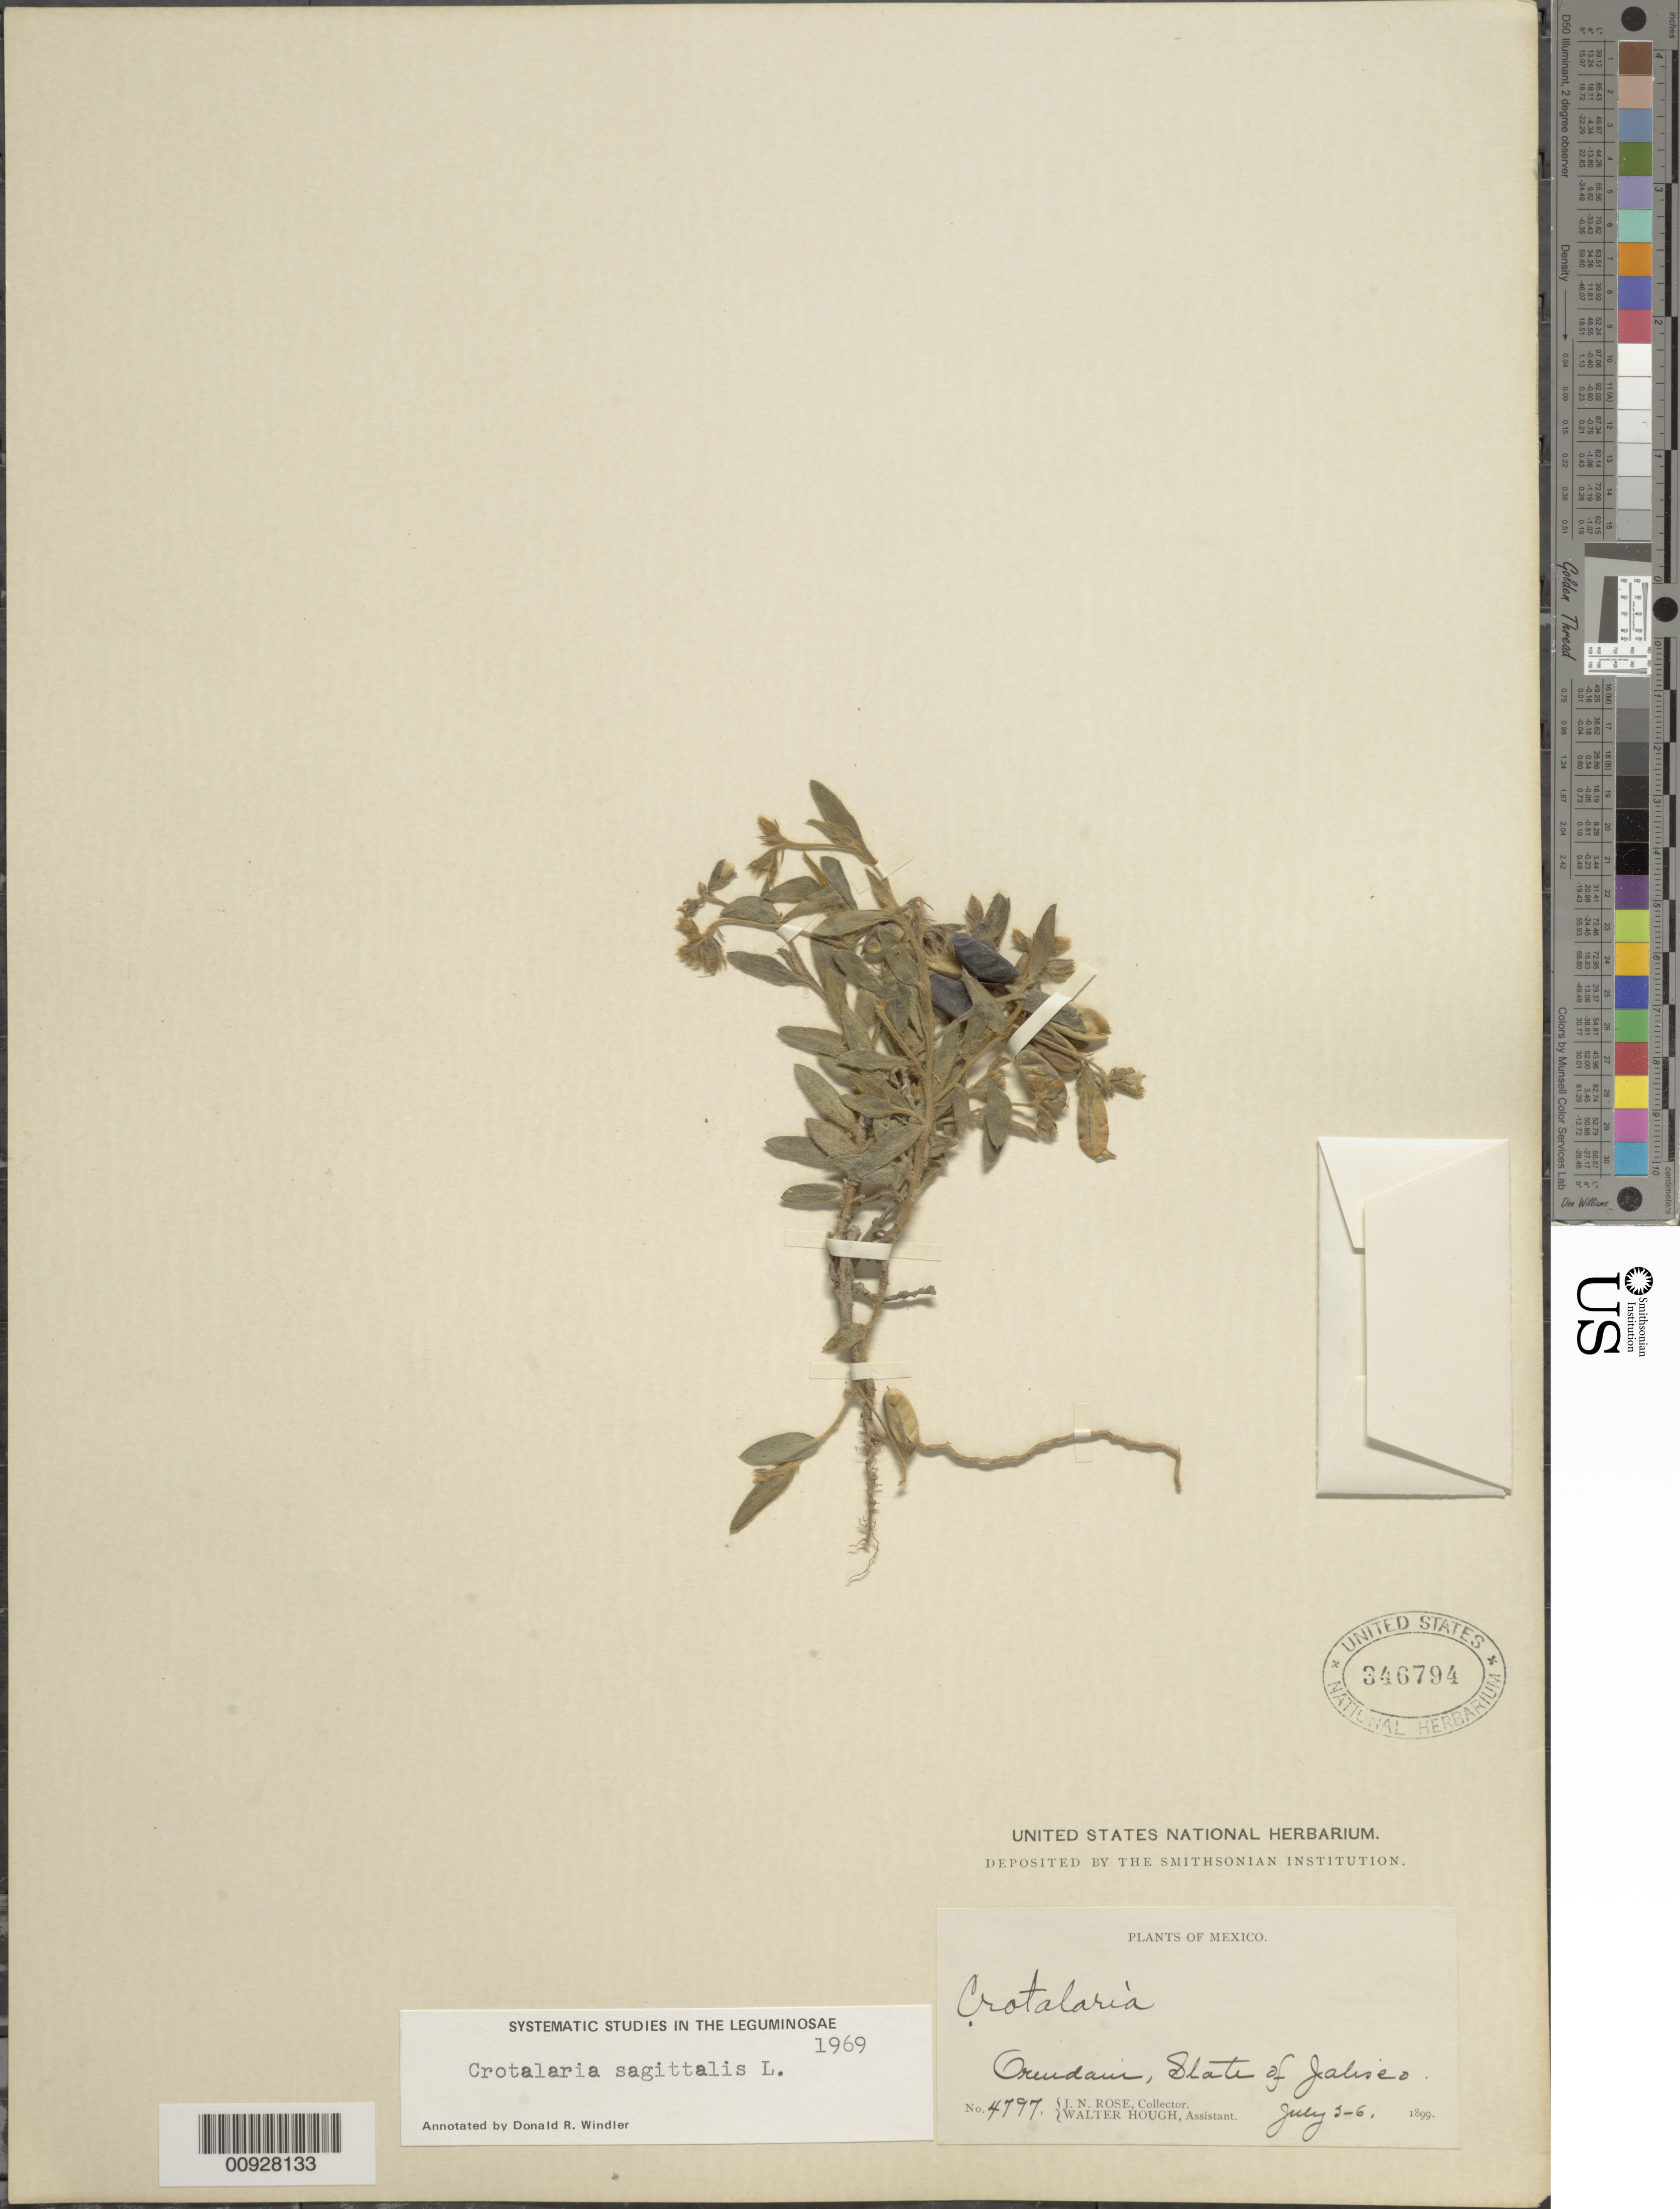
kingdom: Plantae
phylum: Tracheophyta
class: Magnoliopsida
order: Fabales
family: Fabaceae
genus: Crotalaria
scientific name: Crotalaria sagittalis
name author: L.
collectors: J. N. Rose & W. Hough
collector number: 4797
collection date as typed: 05 Jul 1899 to 06 Jul 1899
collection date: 1899-07-05/1899-07-06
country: Mexico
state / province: Jalisco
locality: Orendain, State of Jalisco.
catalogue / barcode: US 346794